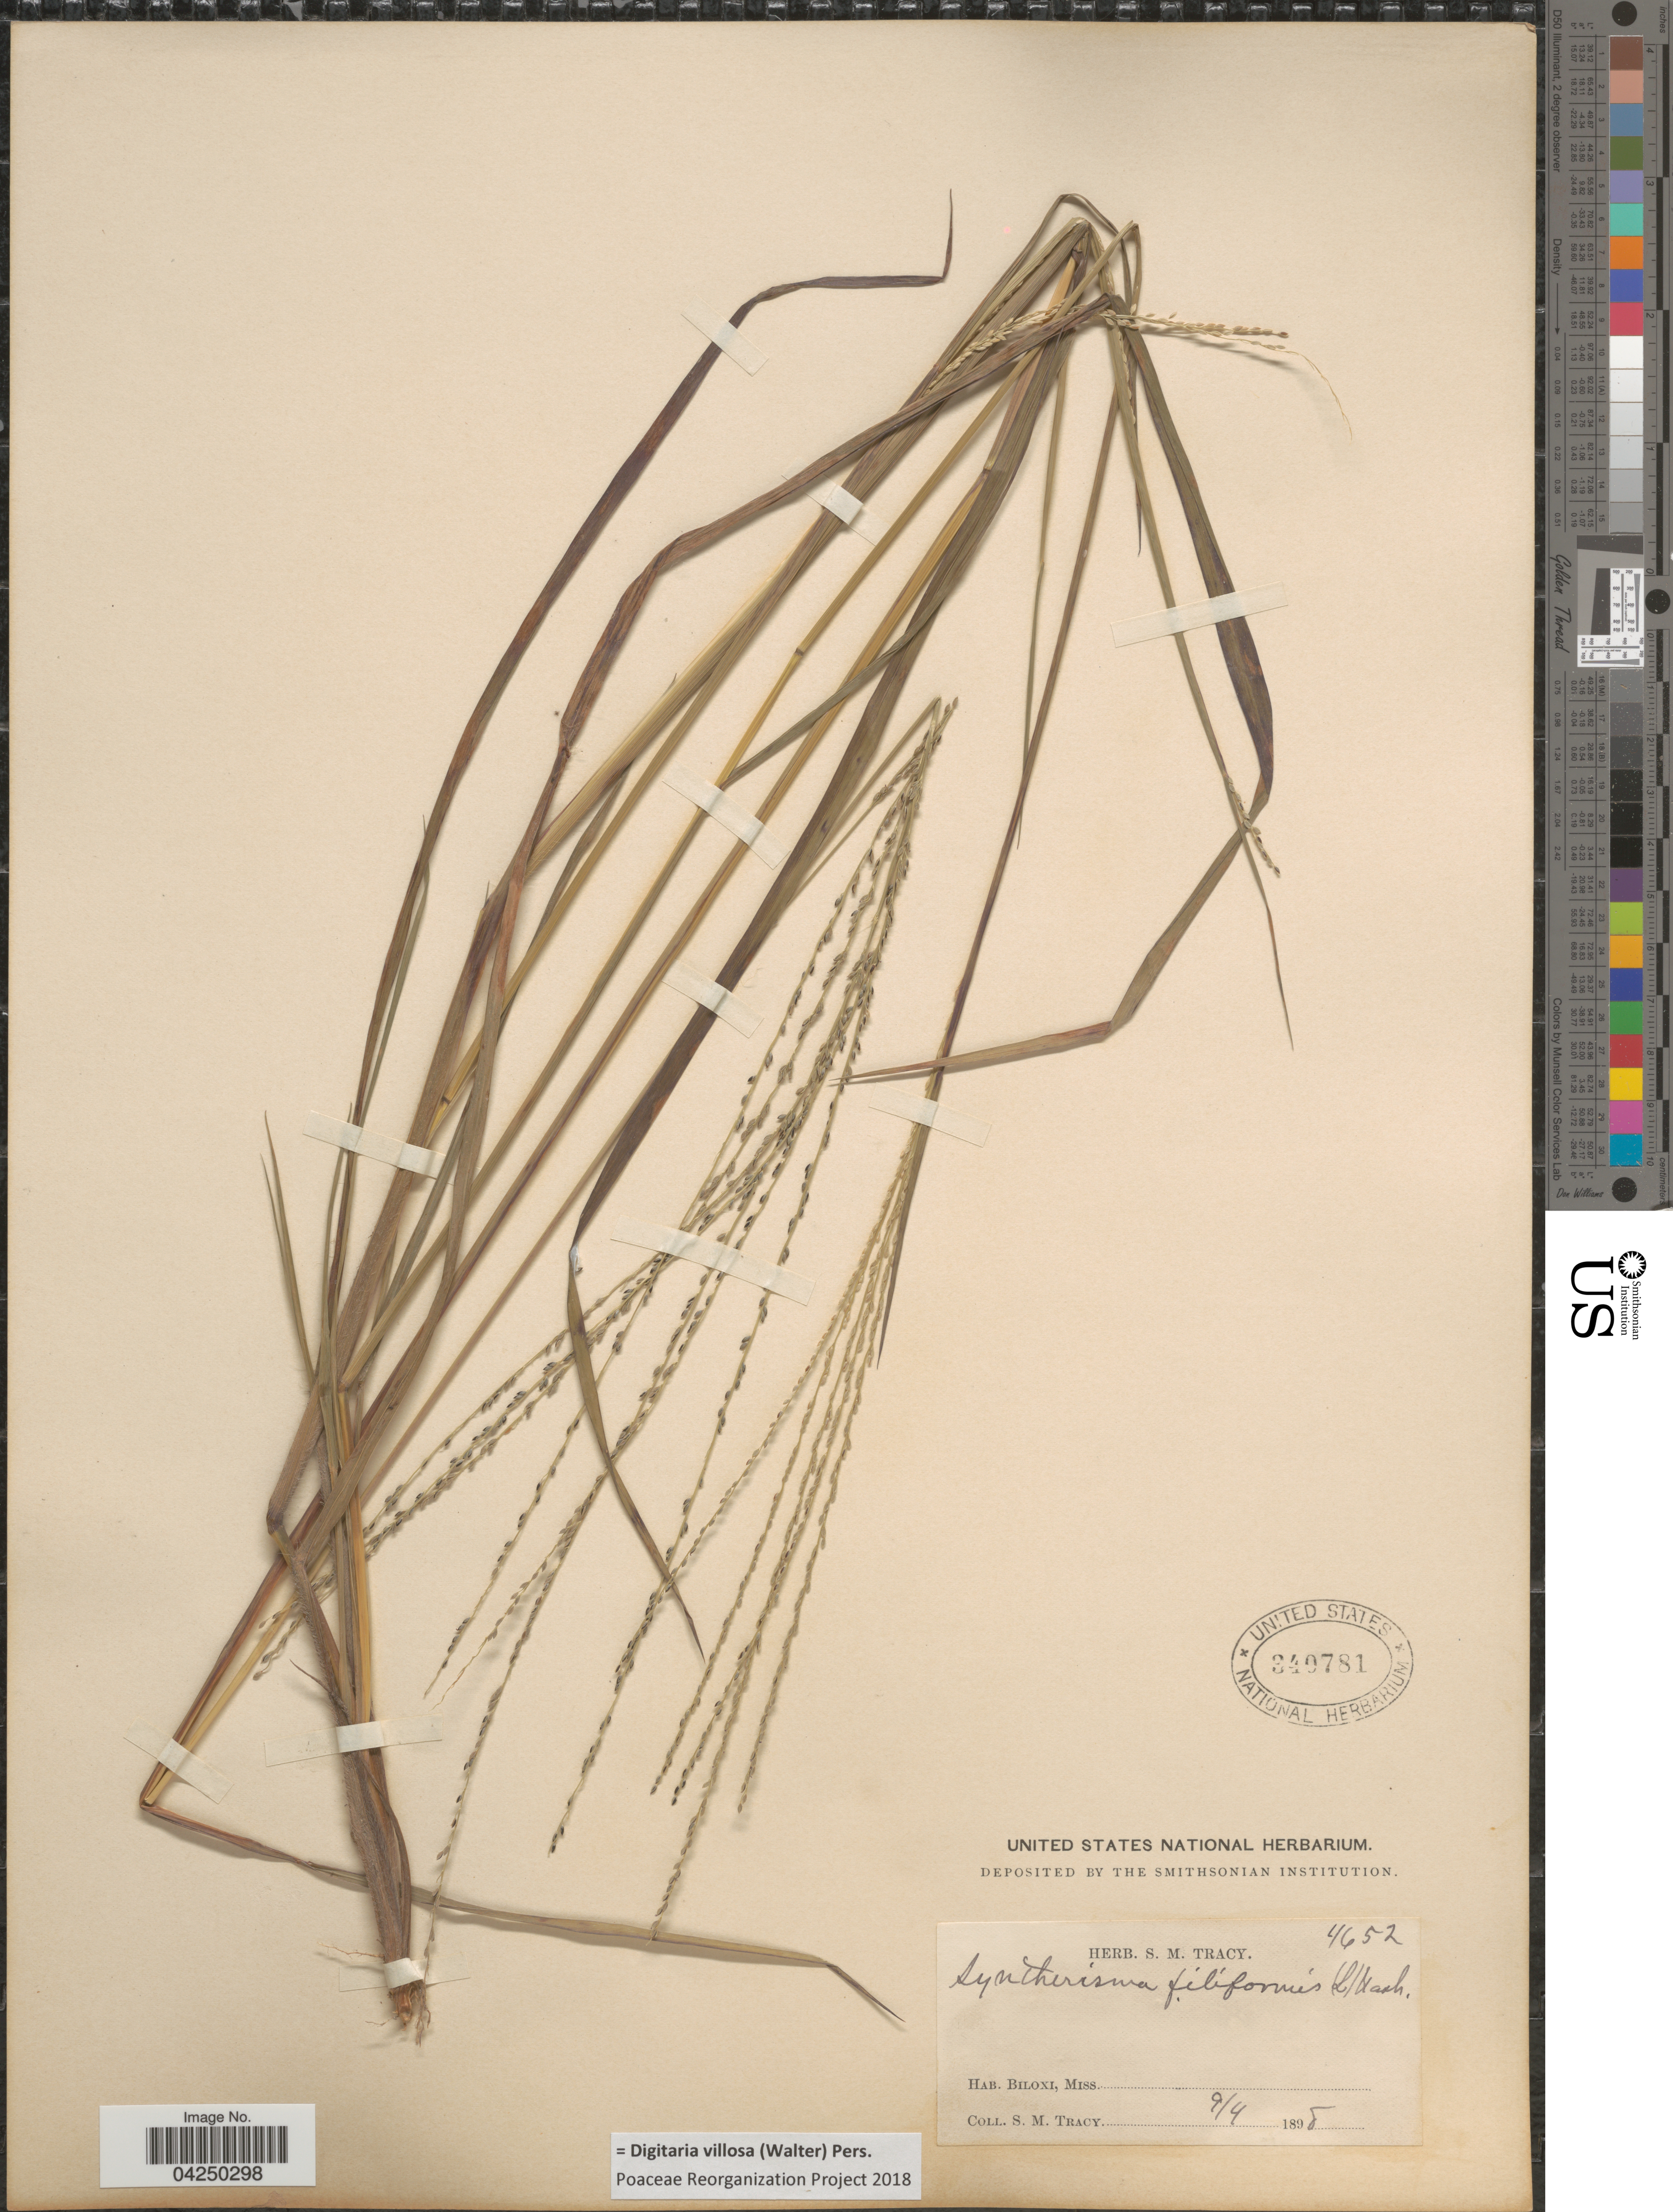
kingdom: Plantae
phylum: Tracheophyta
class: Liliopsida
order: Poales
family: Poaceae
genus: Digitaria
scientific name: Digitaria villosa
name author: (Walter) Pers.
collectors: S. M. Tracy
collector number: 4652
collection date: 1898-09-04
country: United States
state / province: Mississippi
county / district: Harrison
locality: Biloxi.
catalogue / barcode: US 340781